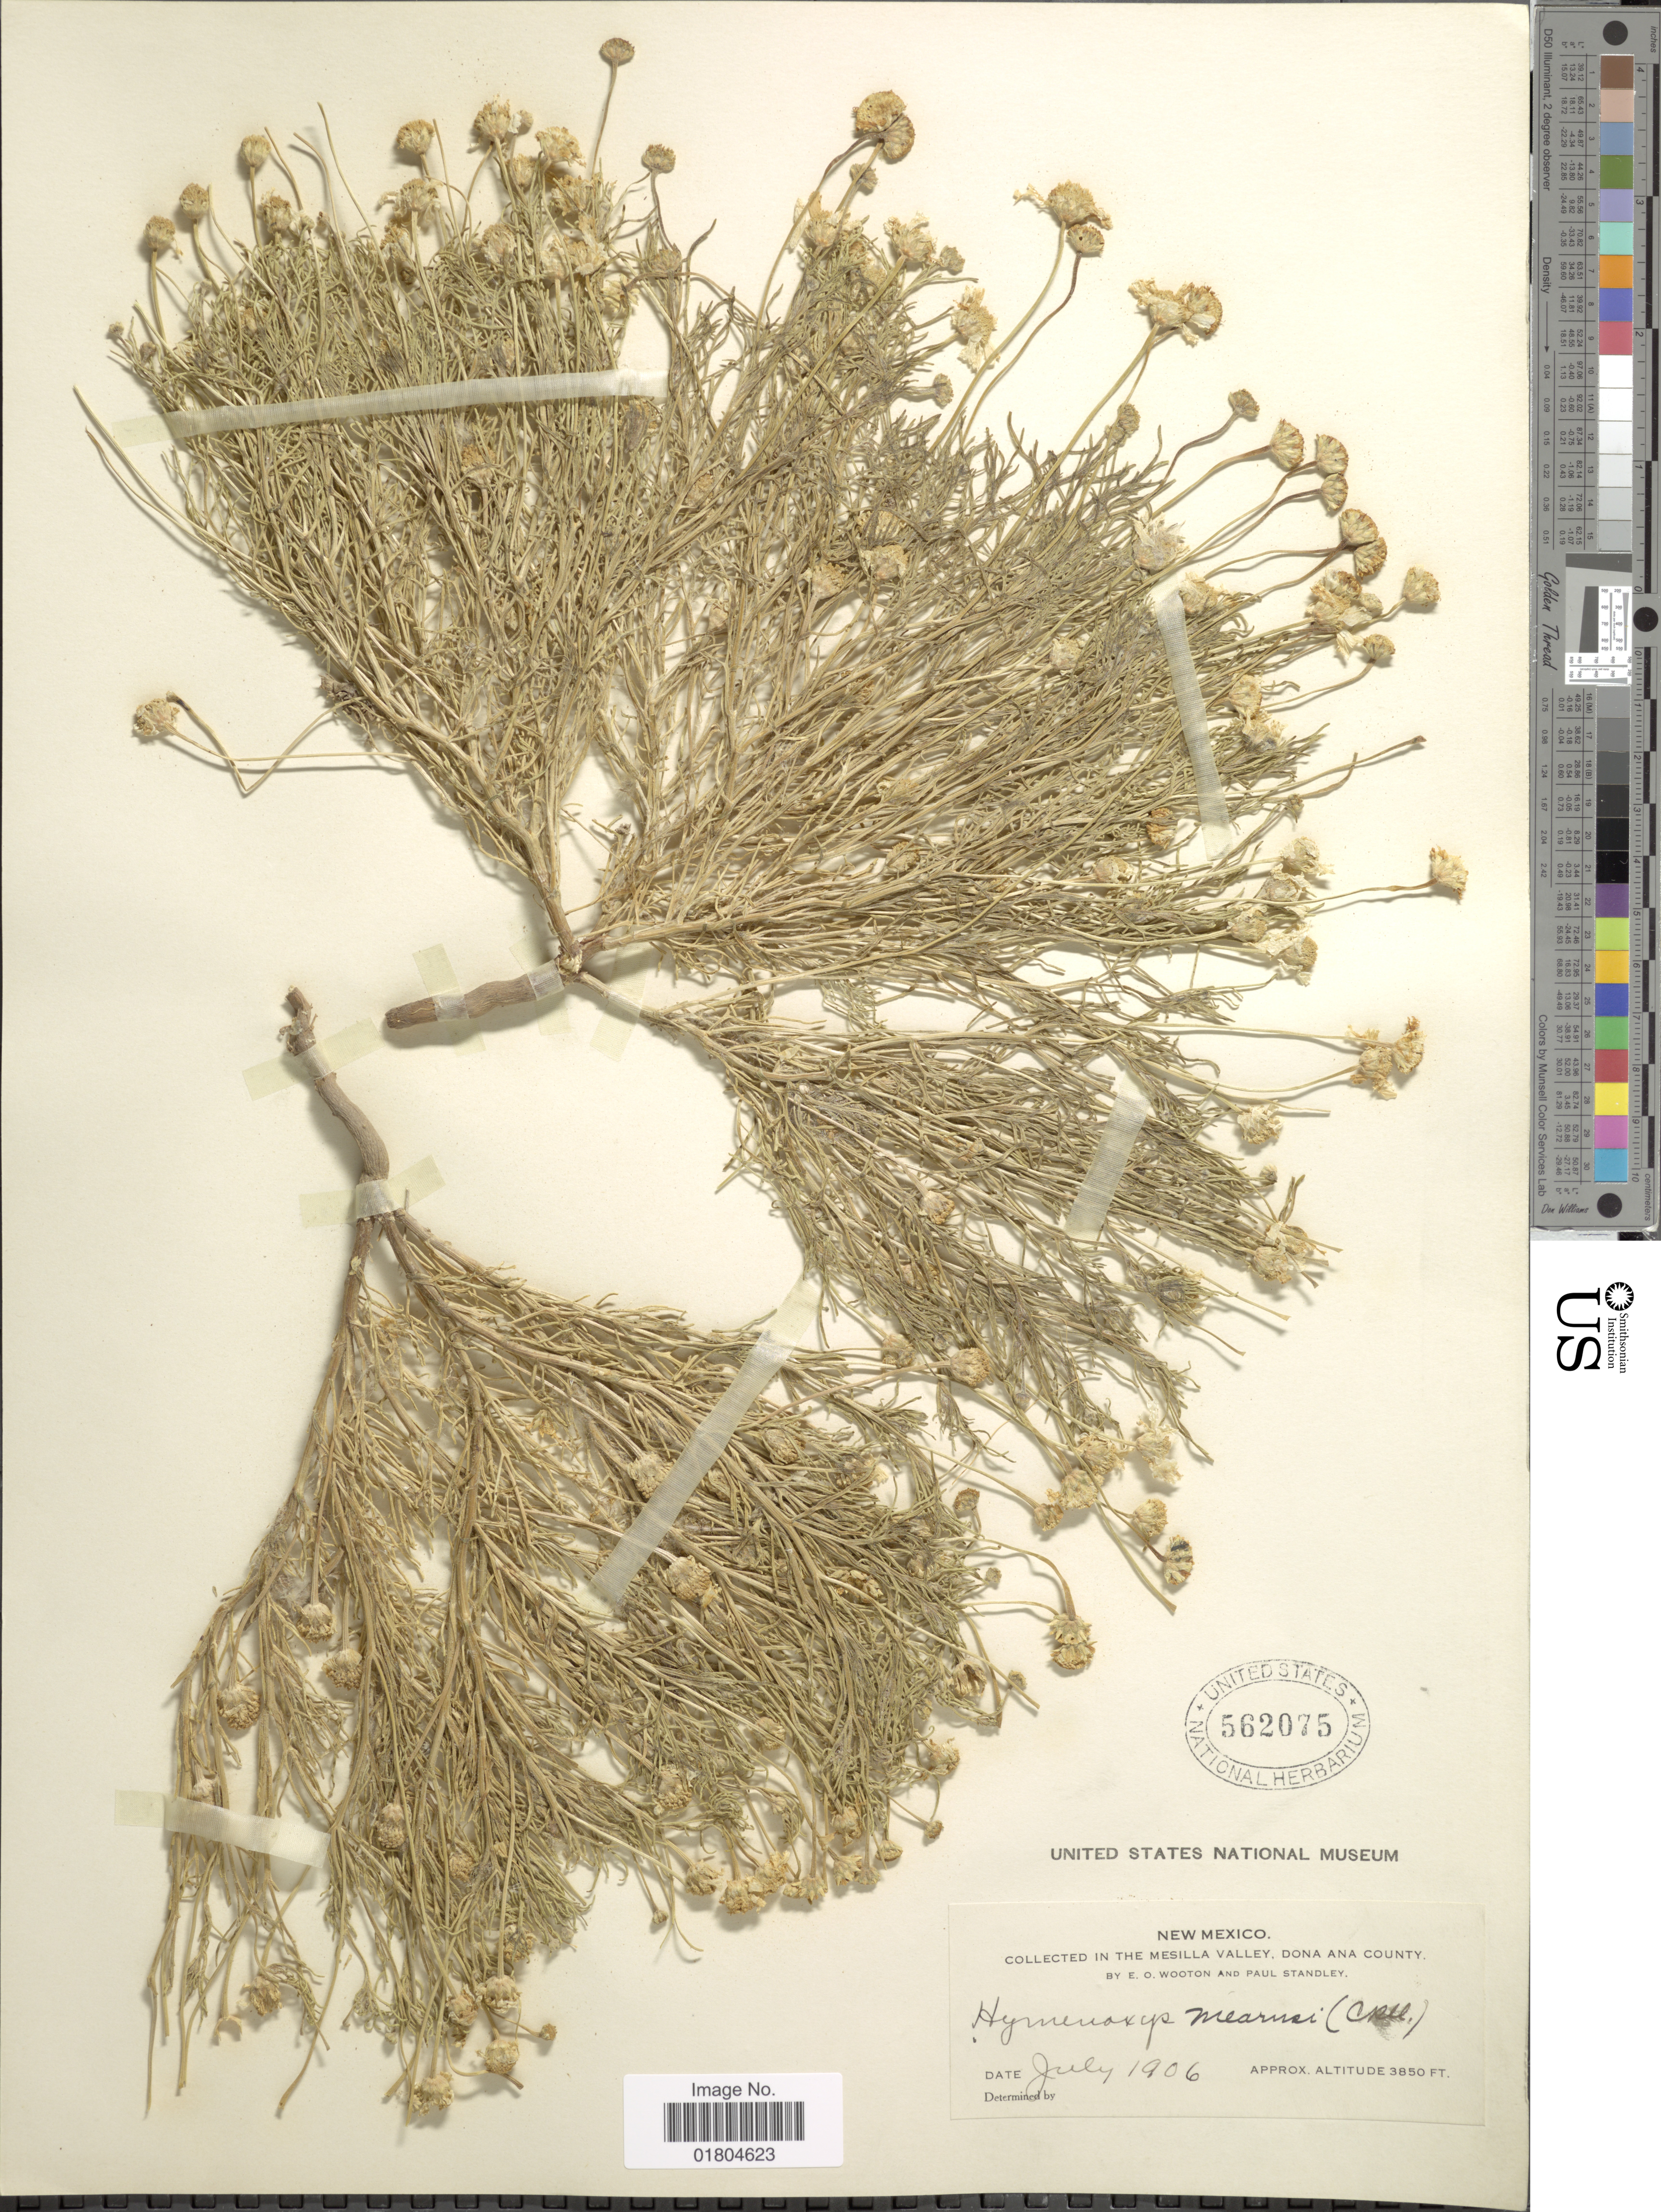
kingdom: Plantae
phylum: Tracheophyta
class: Magnoliopsida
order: Asterales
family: Asteraceae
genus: Hymenoxys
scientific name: Hymenoxys odorata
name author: DC.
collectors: E. O. Wooton & P. C. Standley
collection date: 1906-07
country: United States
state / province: New Mexico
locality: Mesilla Valley, Dona Ana County.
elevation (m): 1173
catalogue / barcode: US 562075